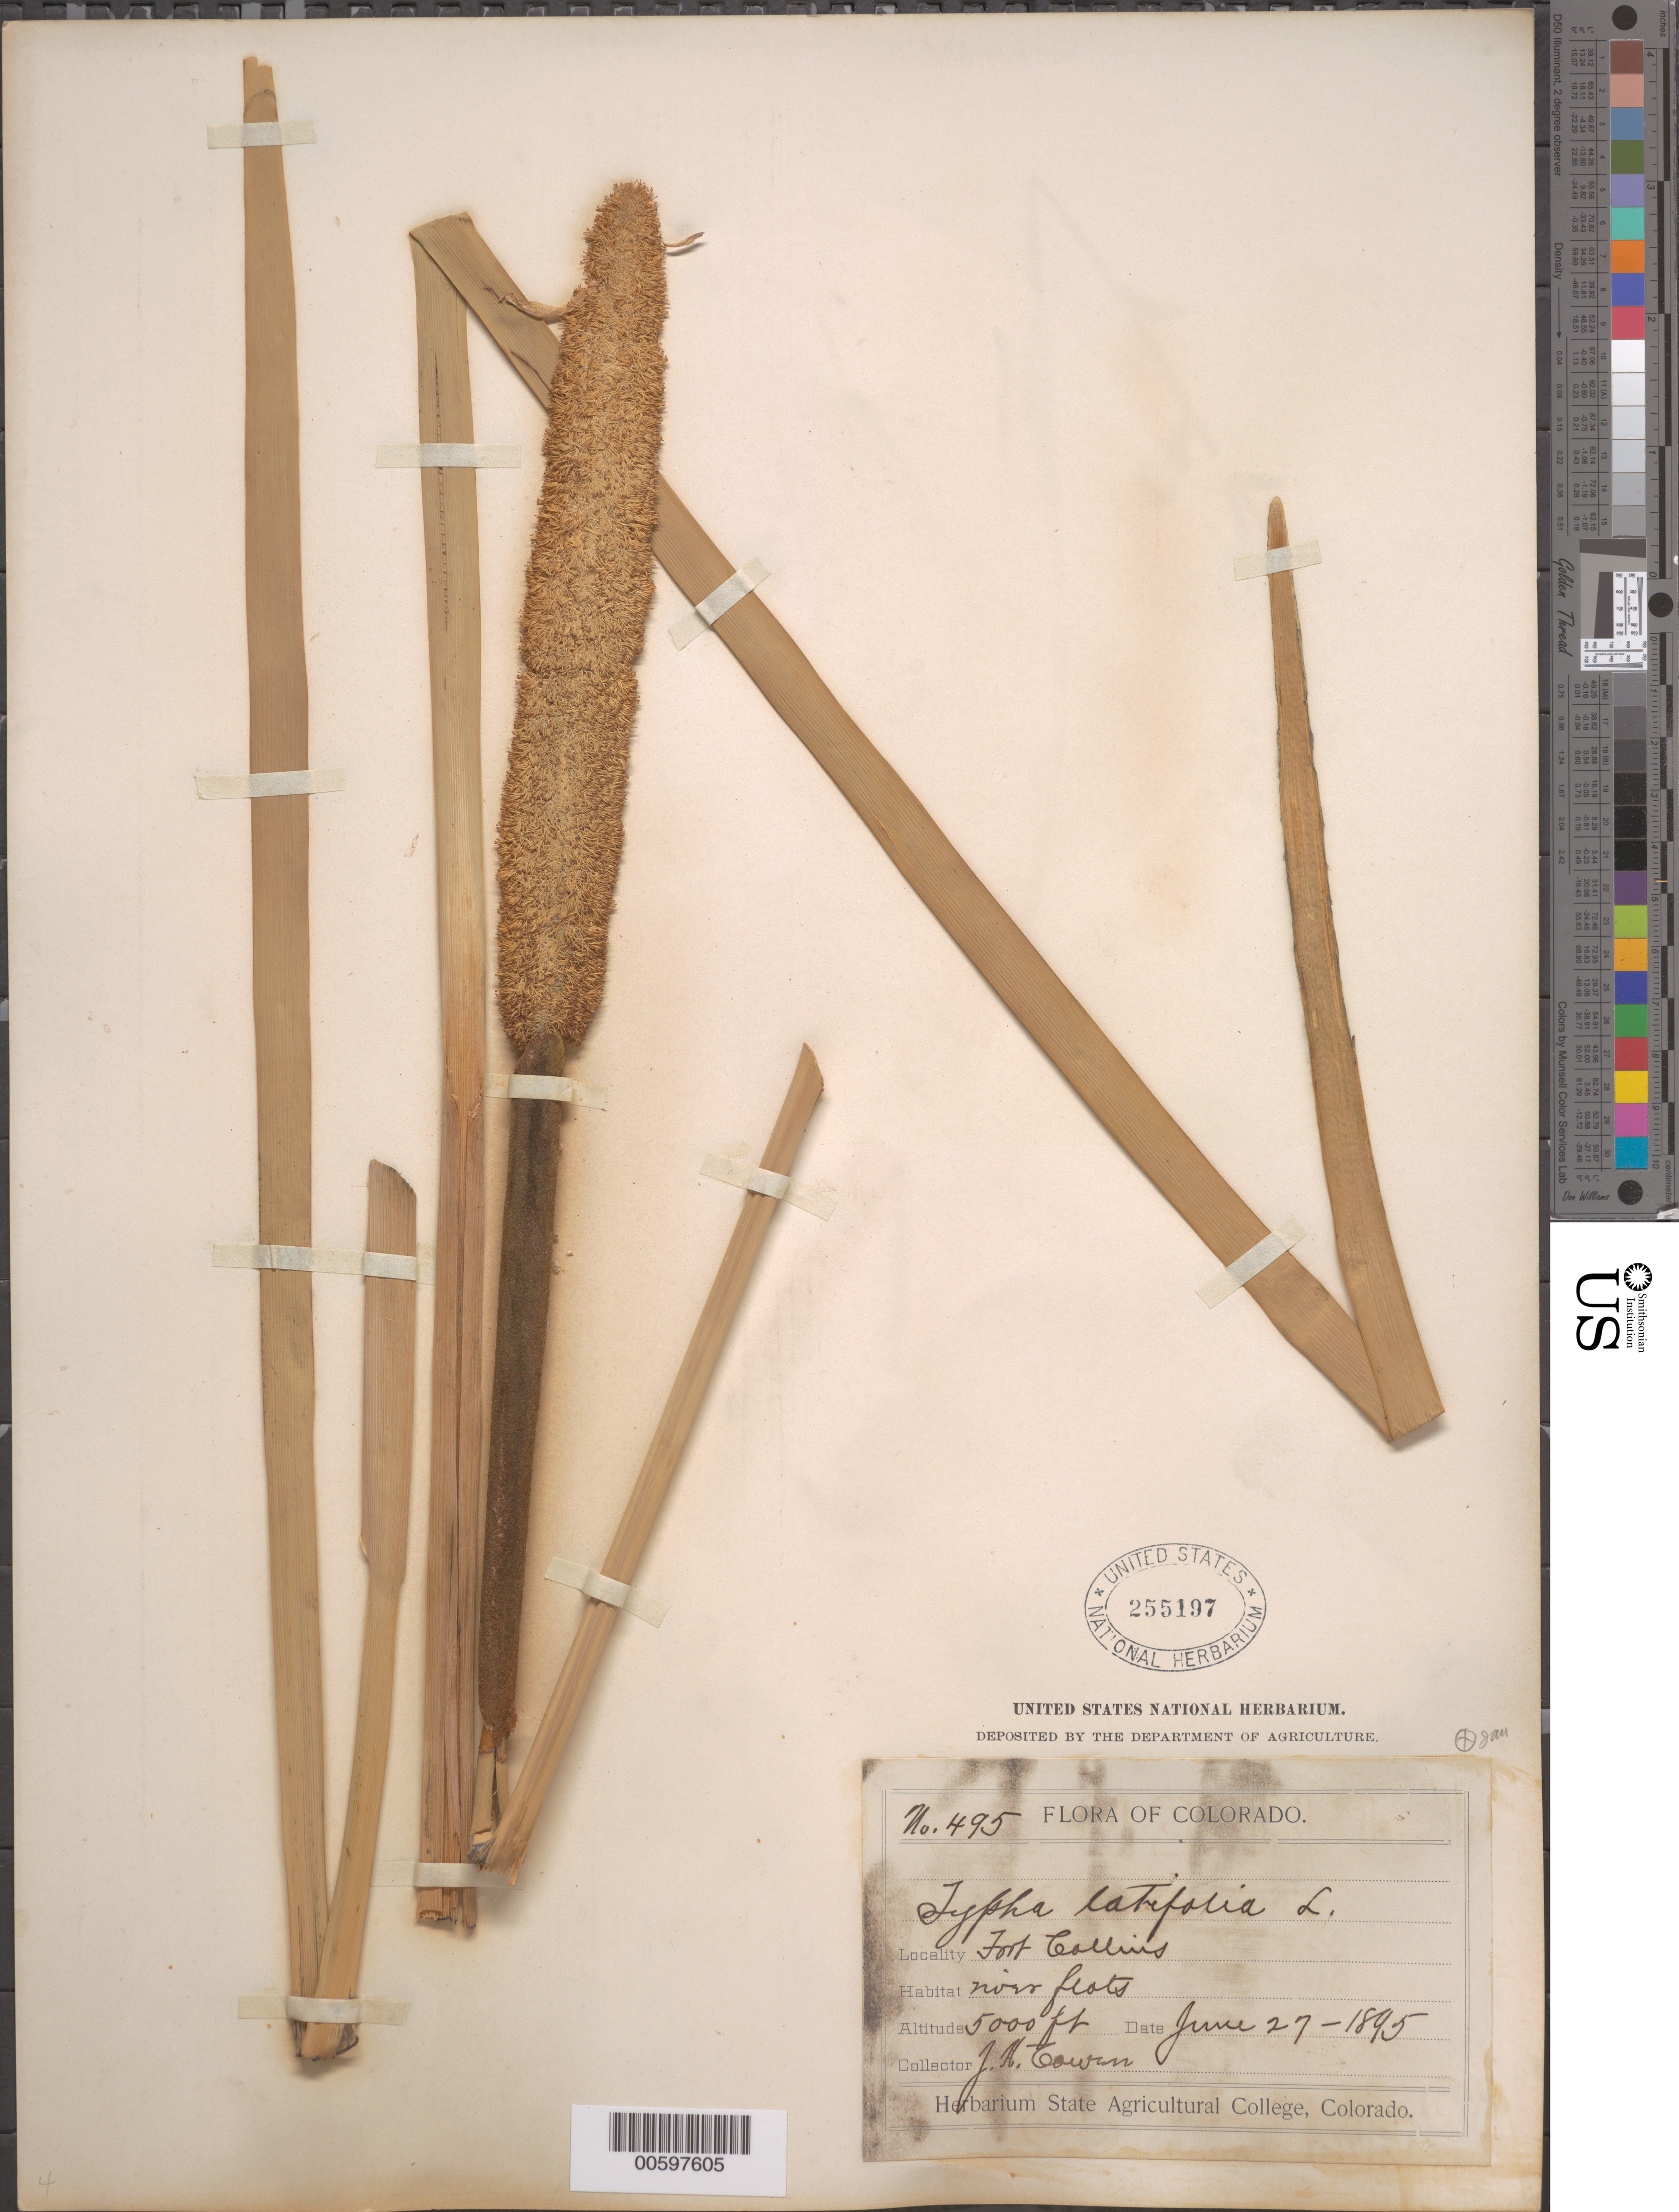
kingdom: Plantae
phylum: Tracheophyta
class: Liliopsida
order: Poales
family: Typhaceae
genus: Typha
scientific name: Typha latifolia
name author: L.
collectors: J. H. Cowan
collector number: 495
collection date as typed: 27 Jun 1895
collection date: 1895-06-27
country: United States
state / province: Colorado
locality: Fort Collins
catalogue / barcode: US 255197